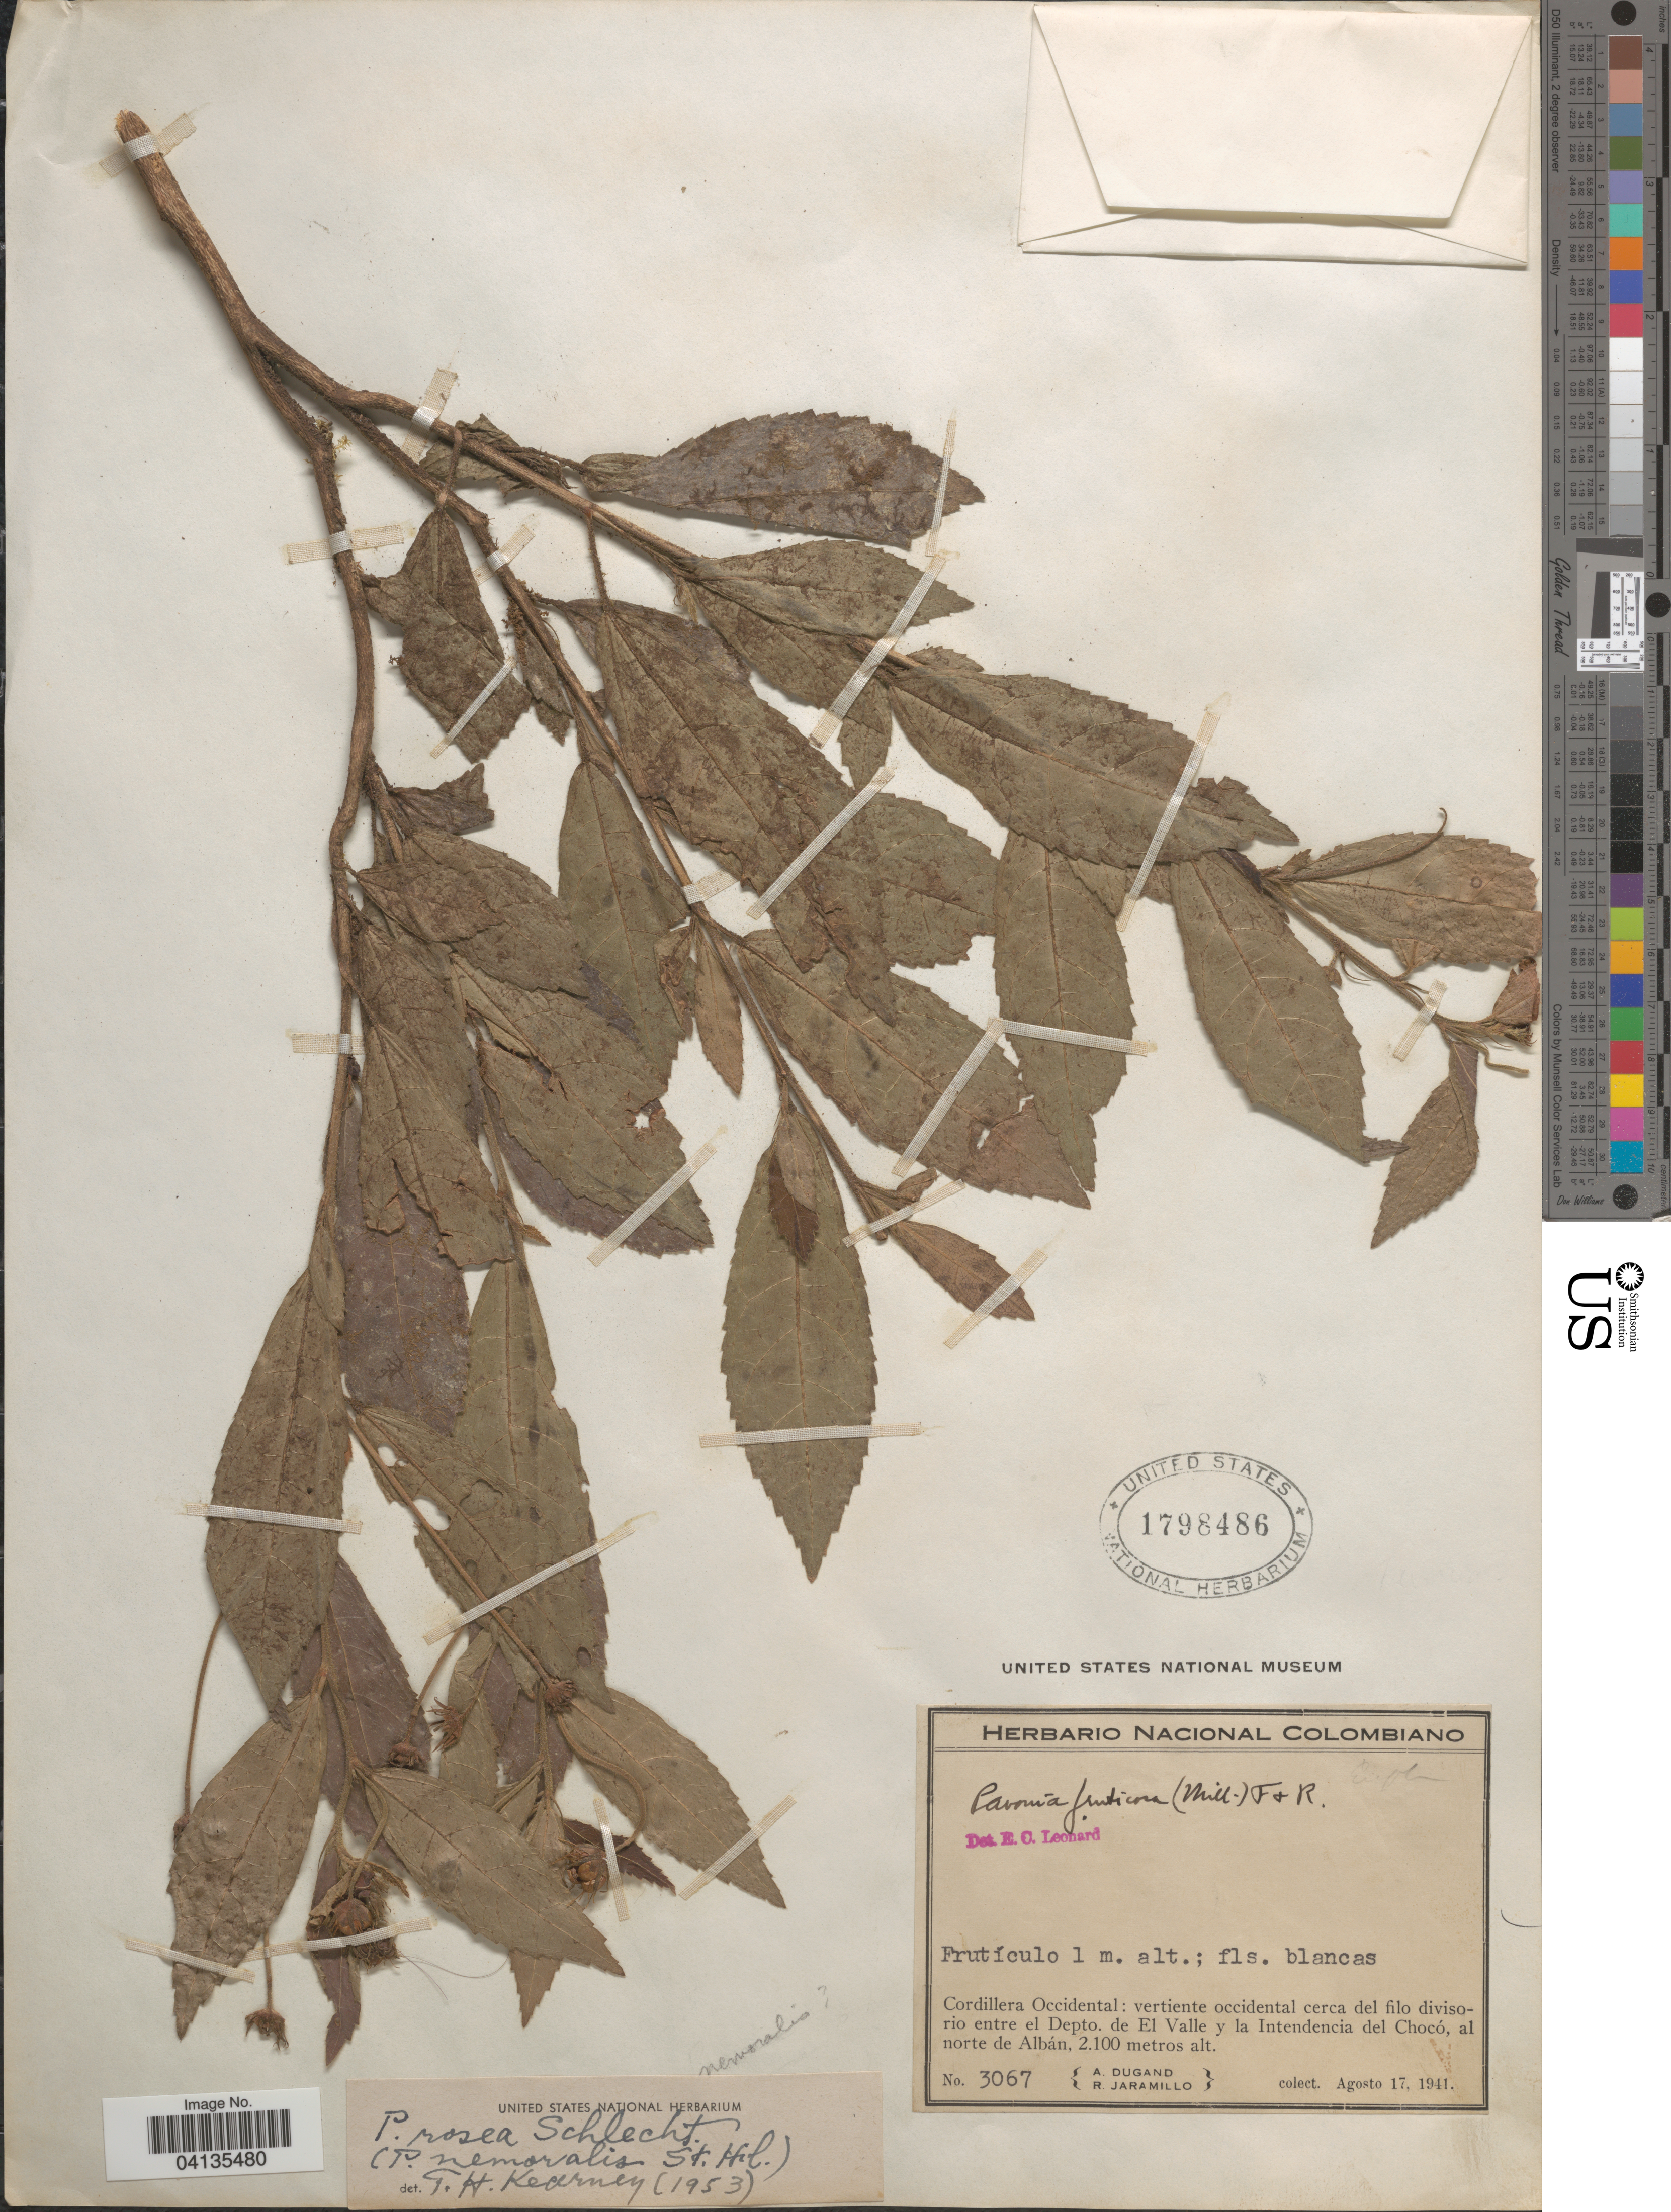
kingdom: Plantae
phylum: Tracheophyta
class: Magnoliopsida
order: Malvales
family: Malvaceae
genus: Pavonia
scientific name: Pavonia rosea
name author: Link & Otto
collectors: A. Dugand & R. Jaramillo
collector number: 3067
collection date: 1941-08-17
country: Colombia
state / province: Valle del Cauca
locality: Cordillera Occidental: vertiente occidental cerca del filo divisorio entre el Depto. de El Valle y la Intendencia del Chocó, al norte de Albán.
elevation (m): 2100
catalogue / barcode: US 1798486